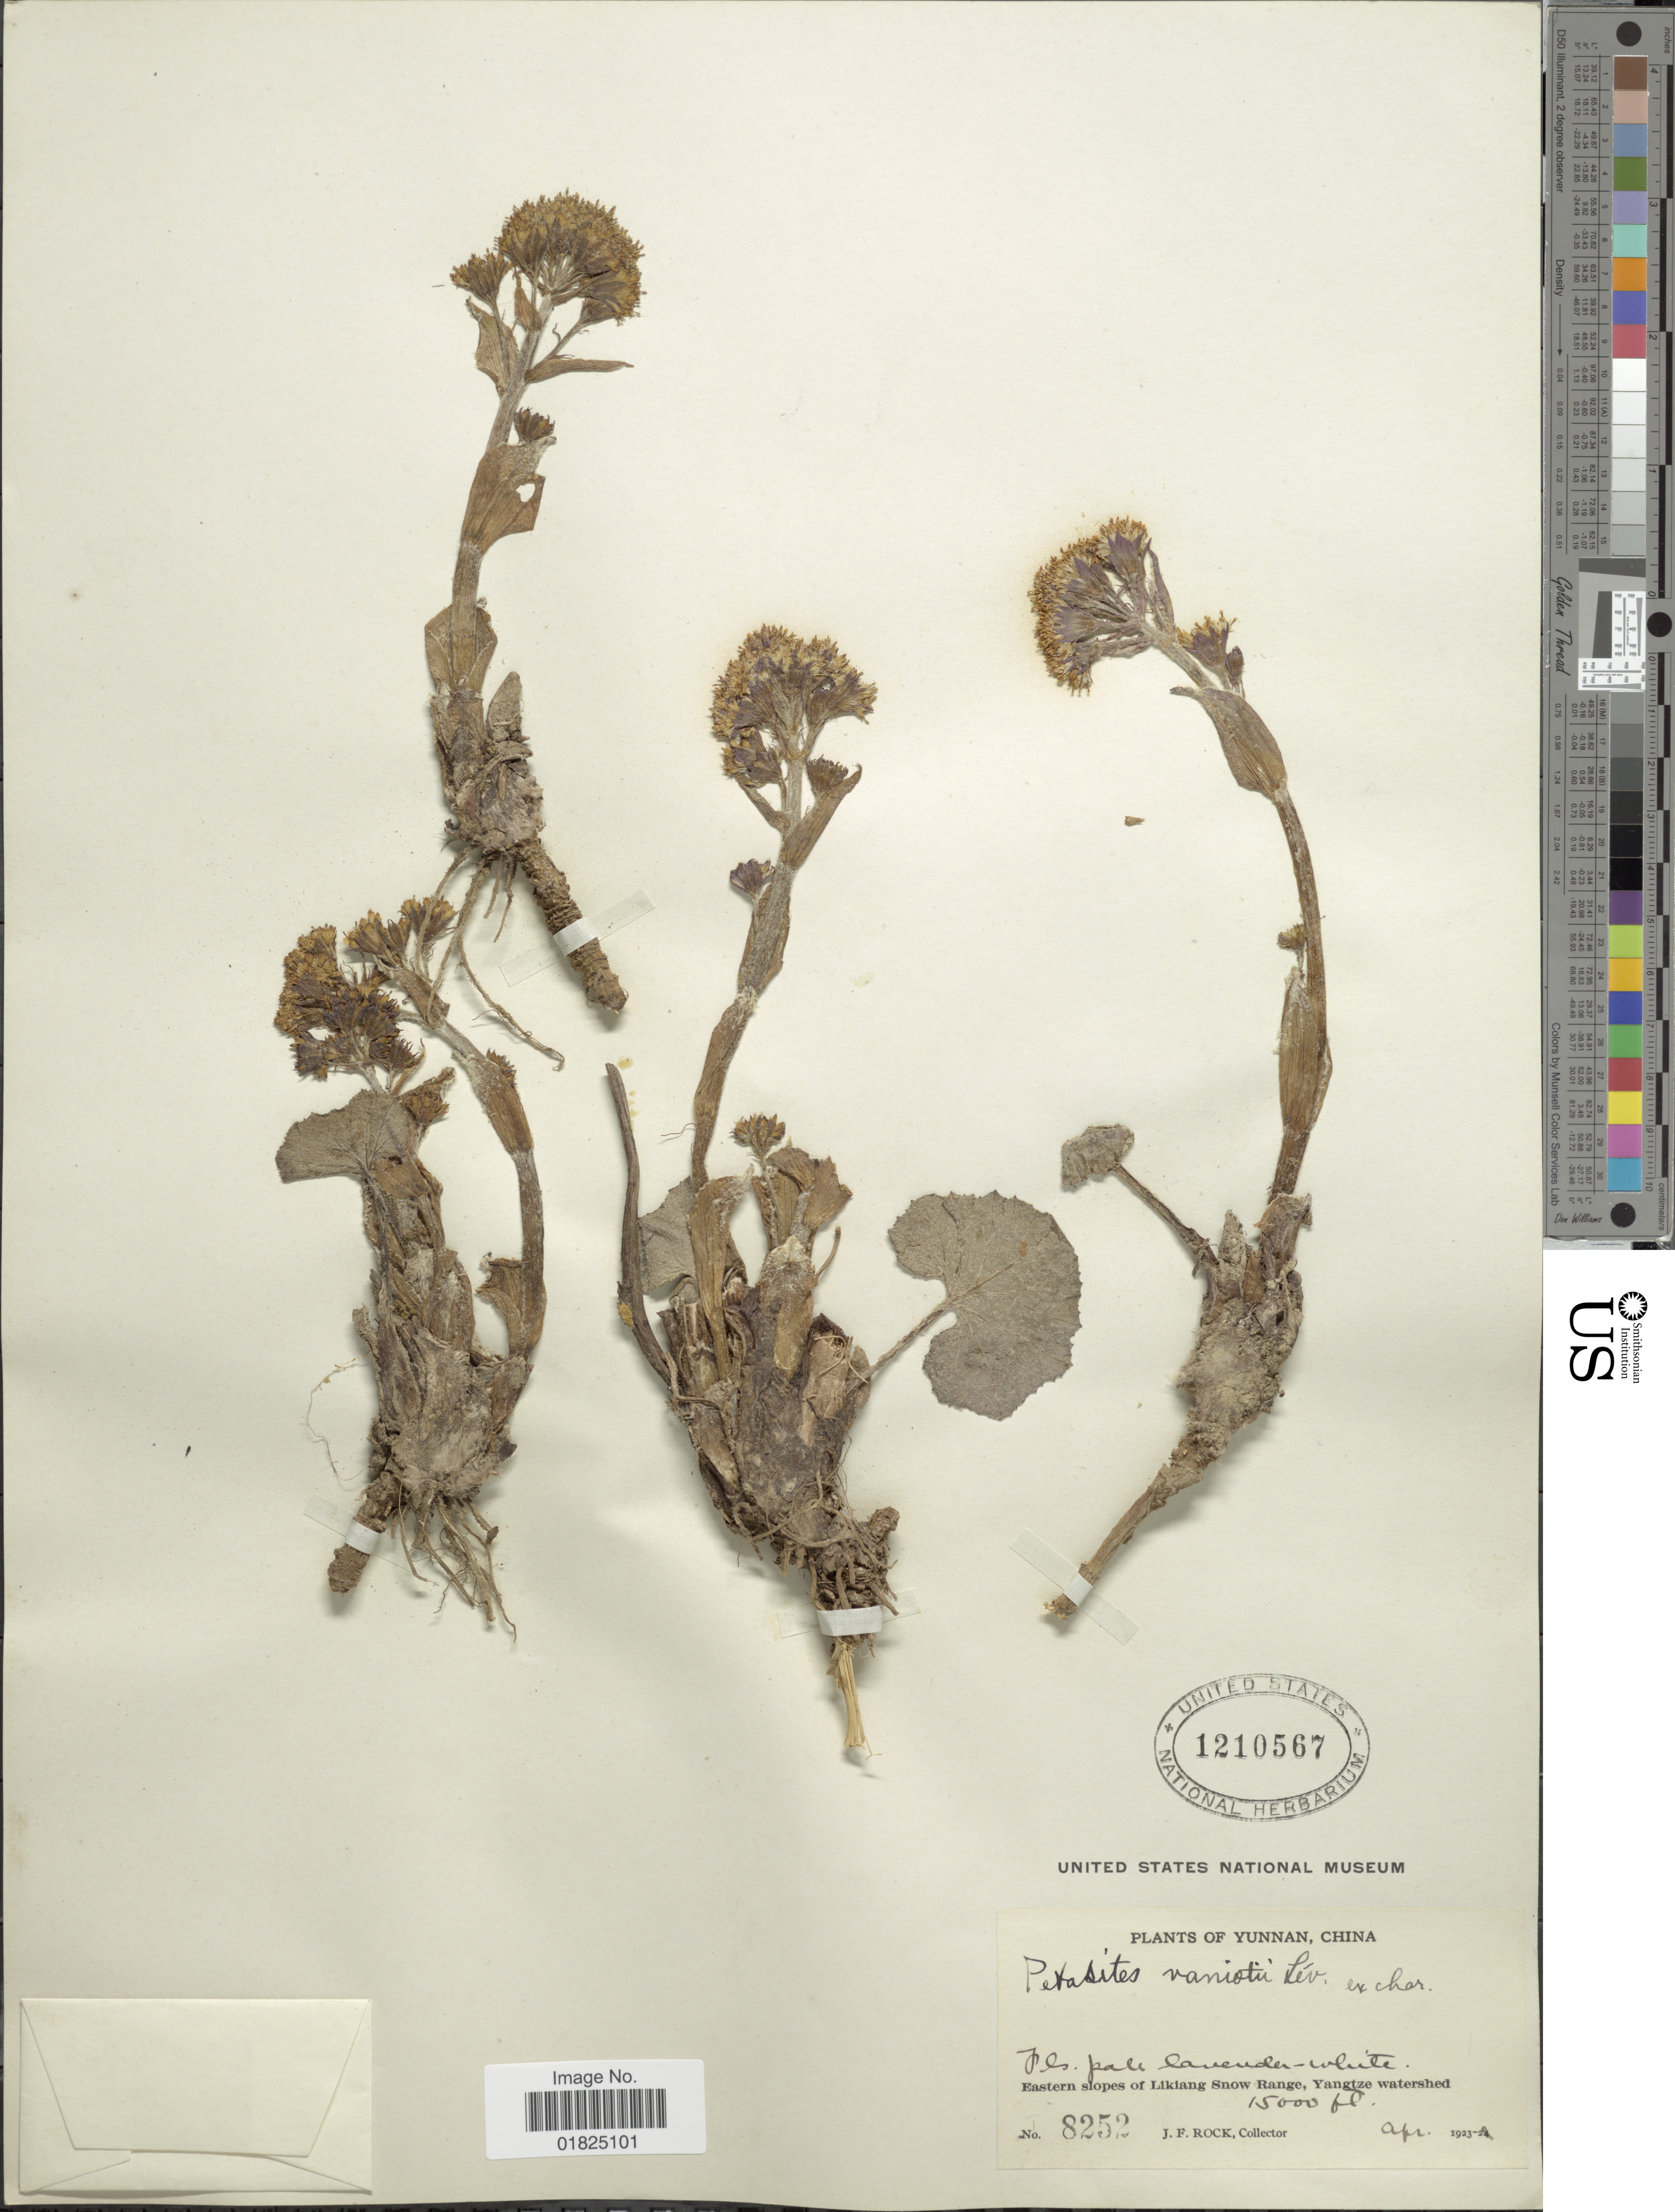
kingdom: Plantae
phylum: Tracheophyta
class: Magnoliopsida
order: Asterales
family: Asteraceae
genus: Petasites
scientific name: Petasites tricholobus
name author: Franch.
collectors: J. Rock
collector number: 8252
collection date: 1923-04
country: China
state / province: Yunnan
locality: Eastern slopes of Likiang Snow Range, Yangtze watershed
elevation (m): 4572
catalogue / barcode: US 1210567